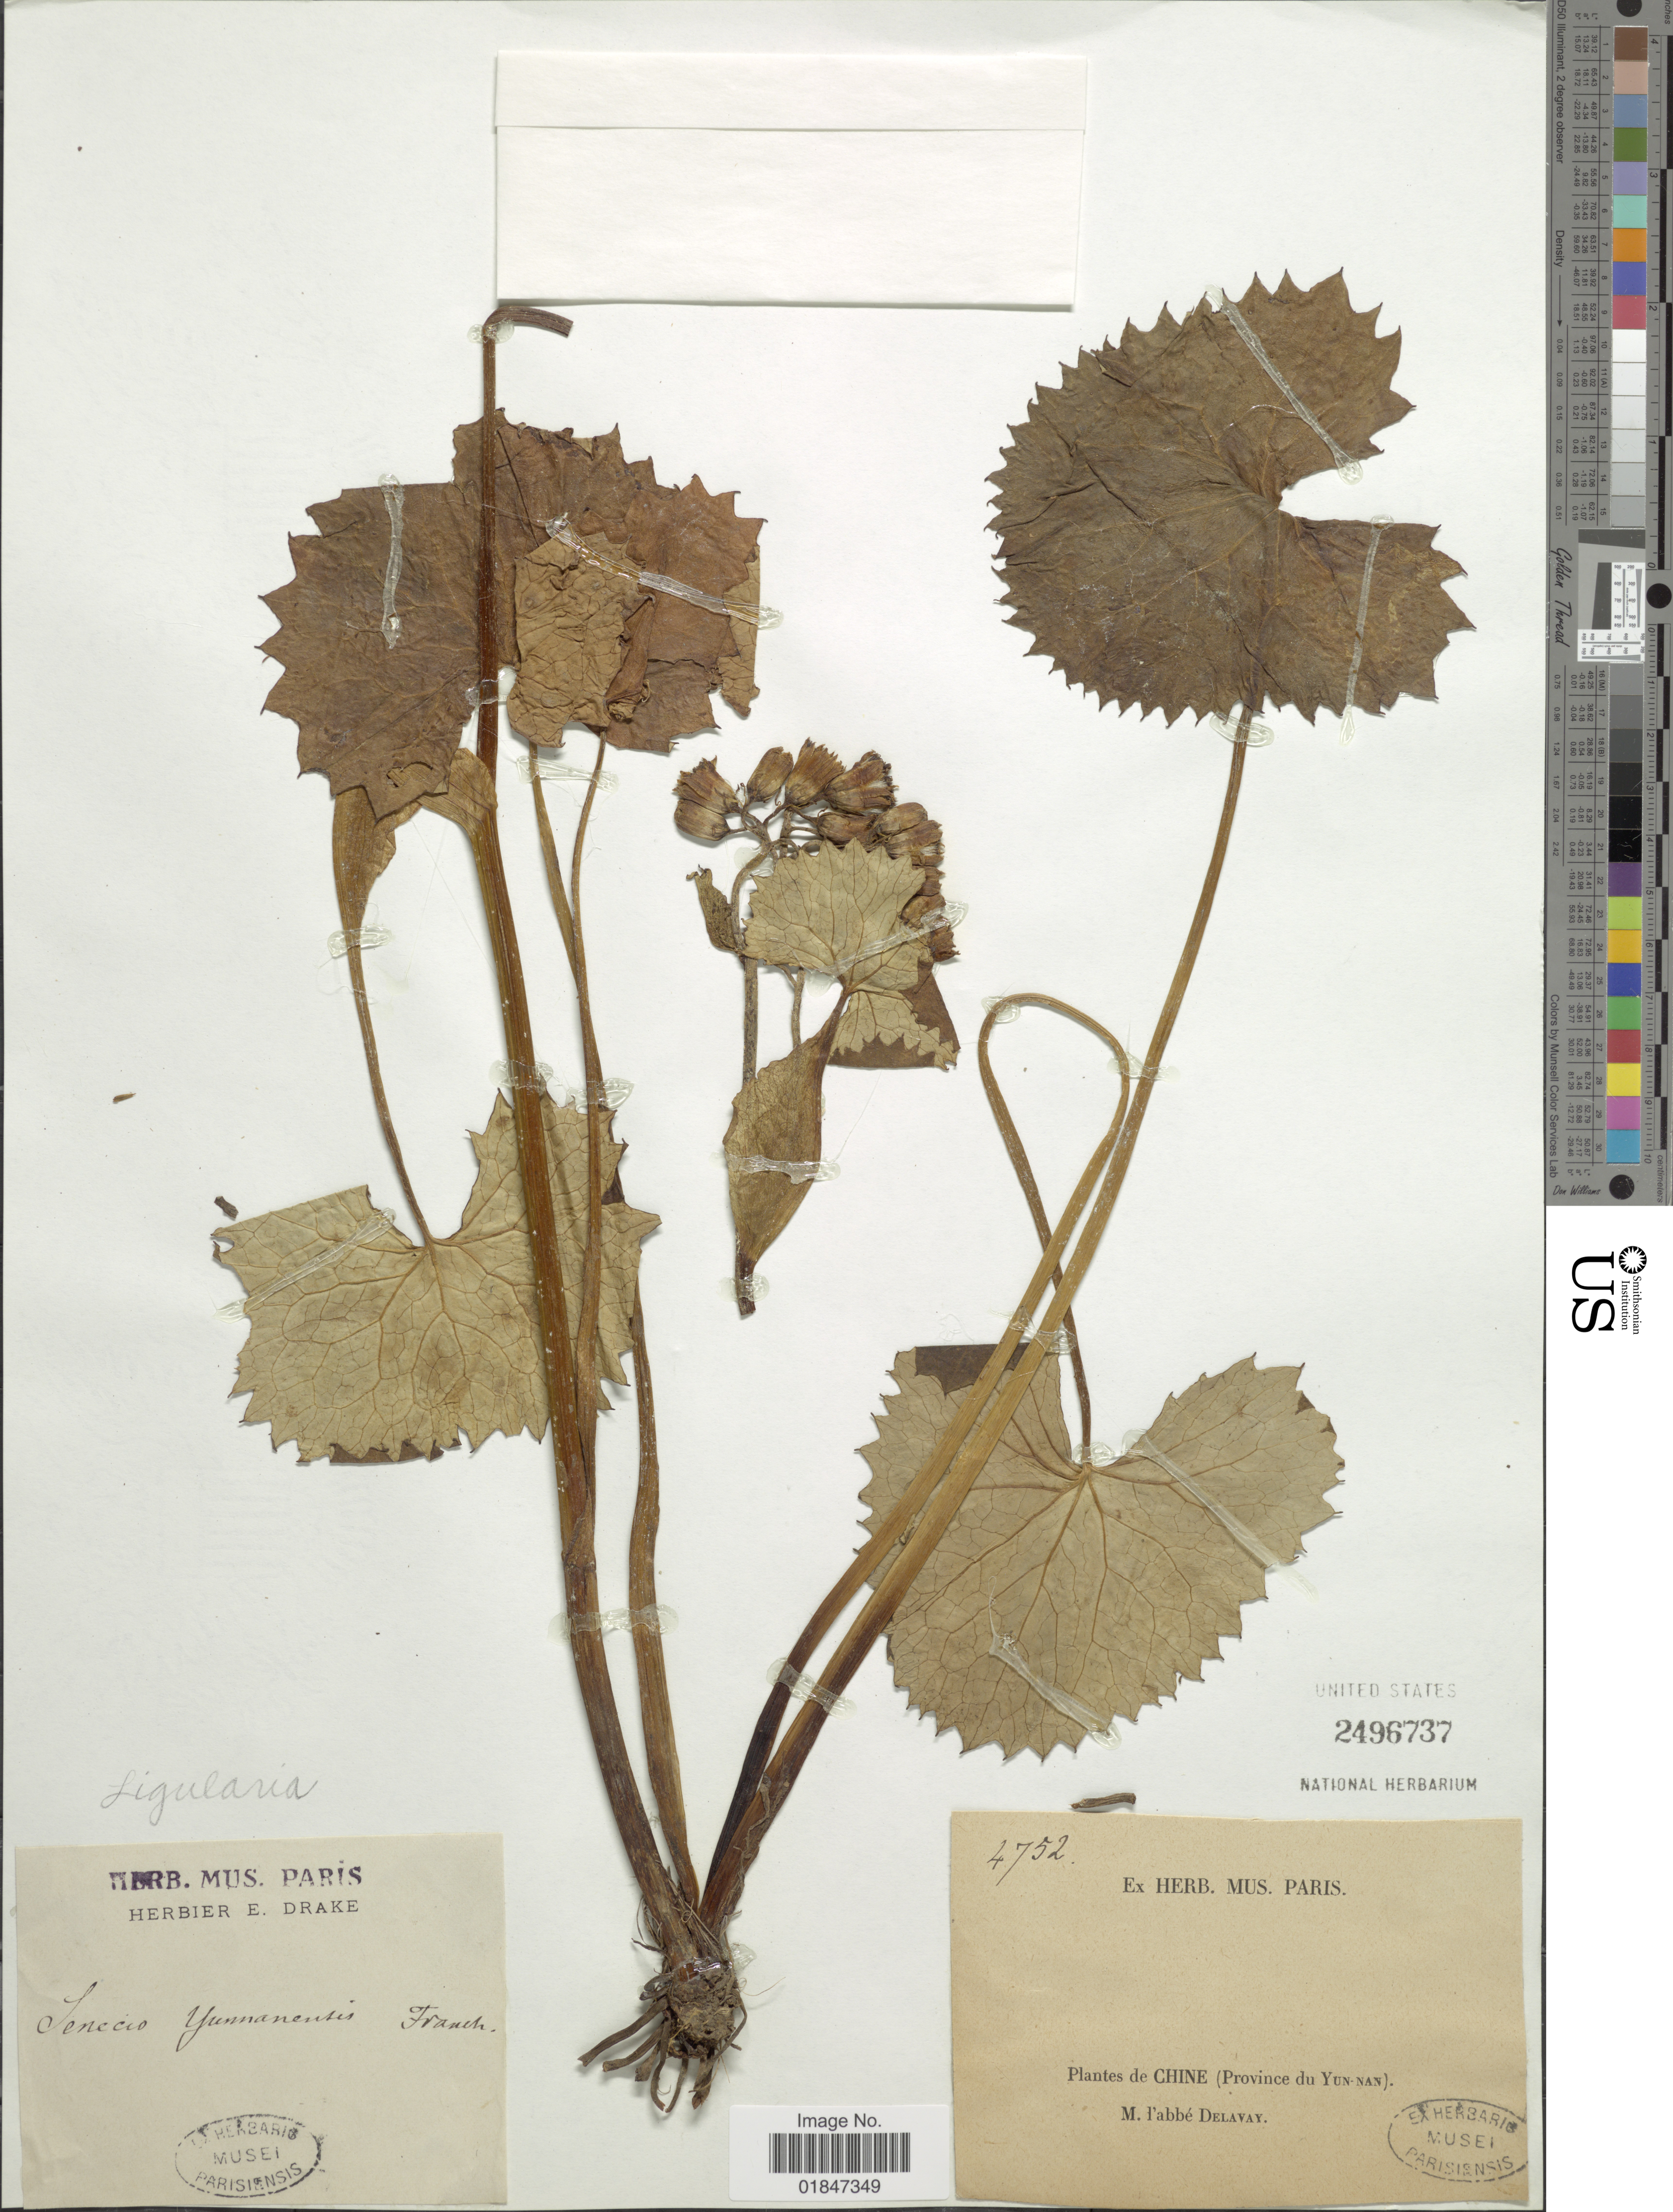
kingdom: Plantae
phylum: Tracheophyta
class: Magnoliopsida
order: Asterales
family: Asteraceae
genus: Ligularia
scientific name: Ligularia yunnanensis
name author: (Franch.) C.C. Chang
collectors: M. Delavay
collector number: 4752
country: China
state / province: Yunnan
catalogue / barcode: US 2496737